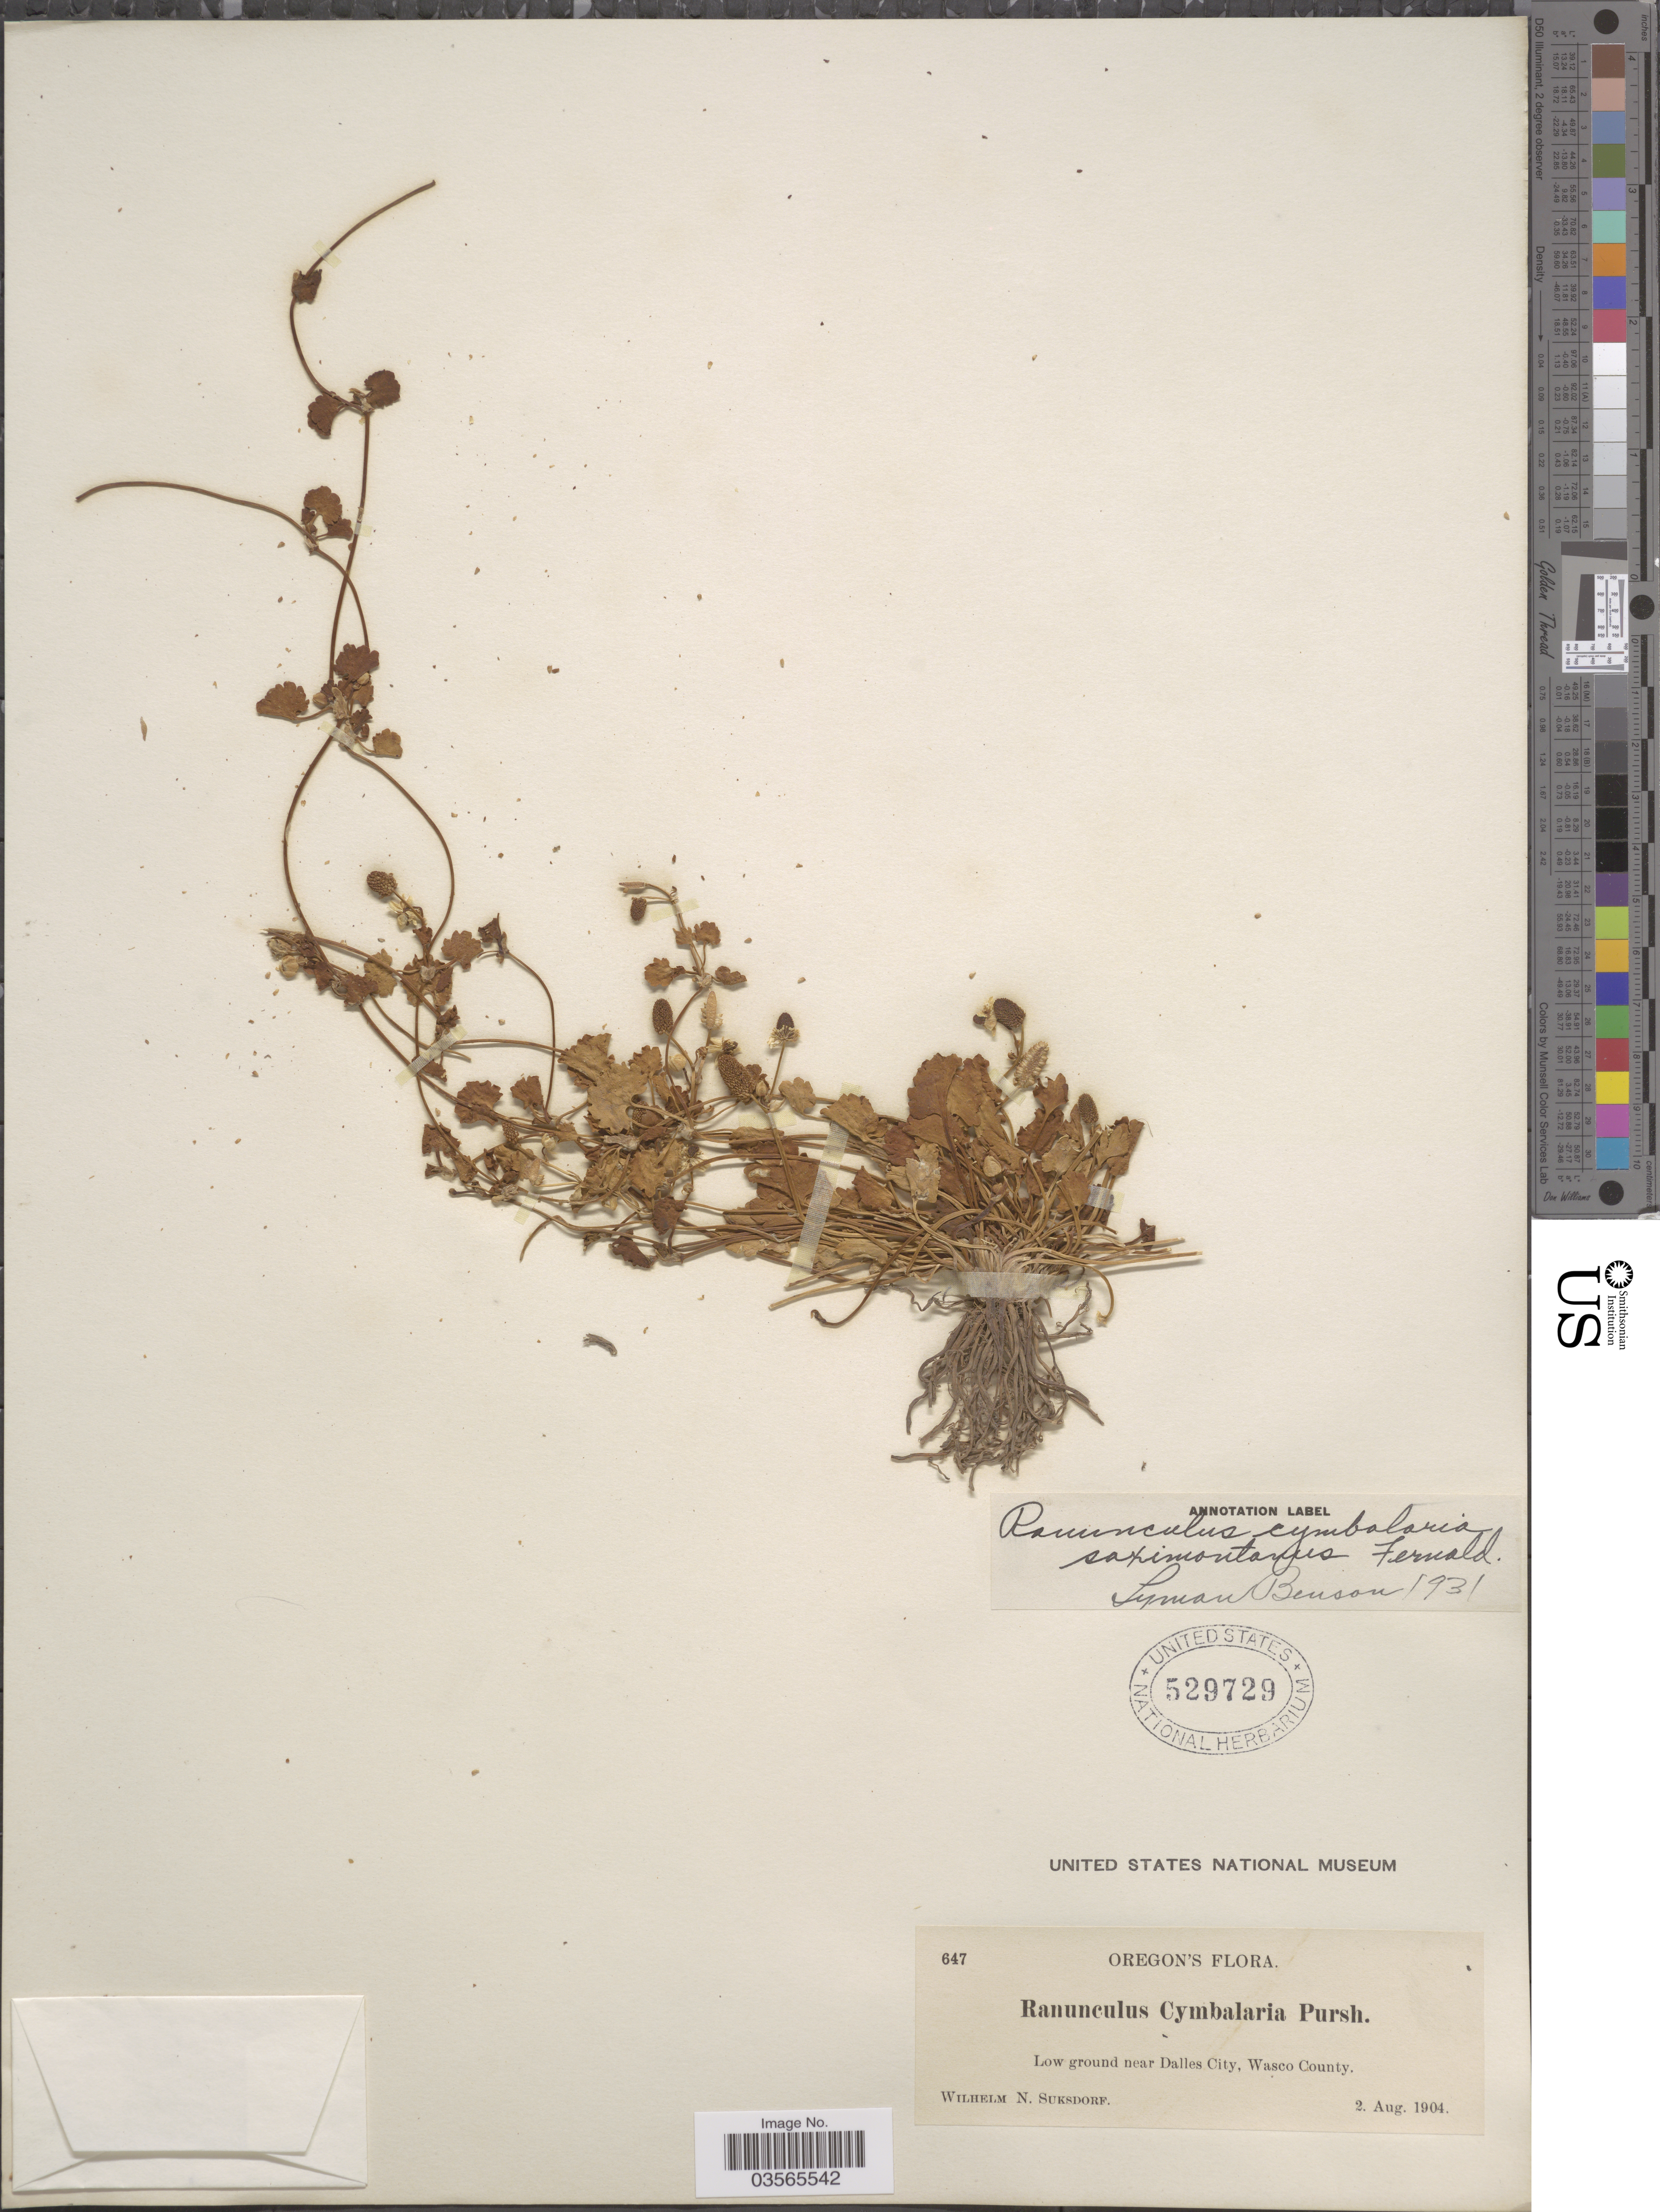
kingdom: Plantae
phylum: Tracheophyta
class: Magnoliopsida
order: Ranunculales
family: Ranunculaceae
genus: Halerpestes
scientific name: Halerpestes cymbalaria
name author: (Pursh) Greene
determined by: Strong, M. T., (US), Smithsonian Institution - National Museum of Natural History (UNITED STATES)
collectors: W. N. Suksdorf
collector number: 647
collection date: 1904-08-02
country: United States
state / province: Oregon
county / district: Wasco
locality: Low ground near Dalles City, Wasco County.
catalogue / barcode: US 529729